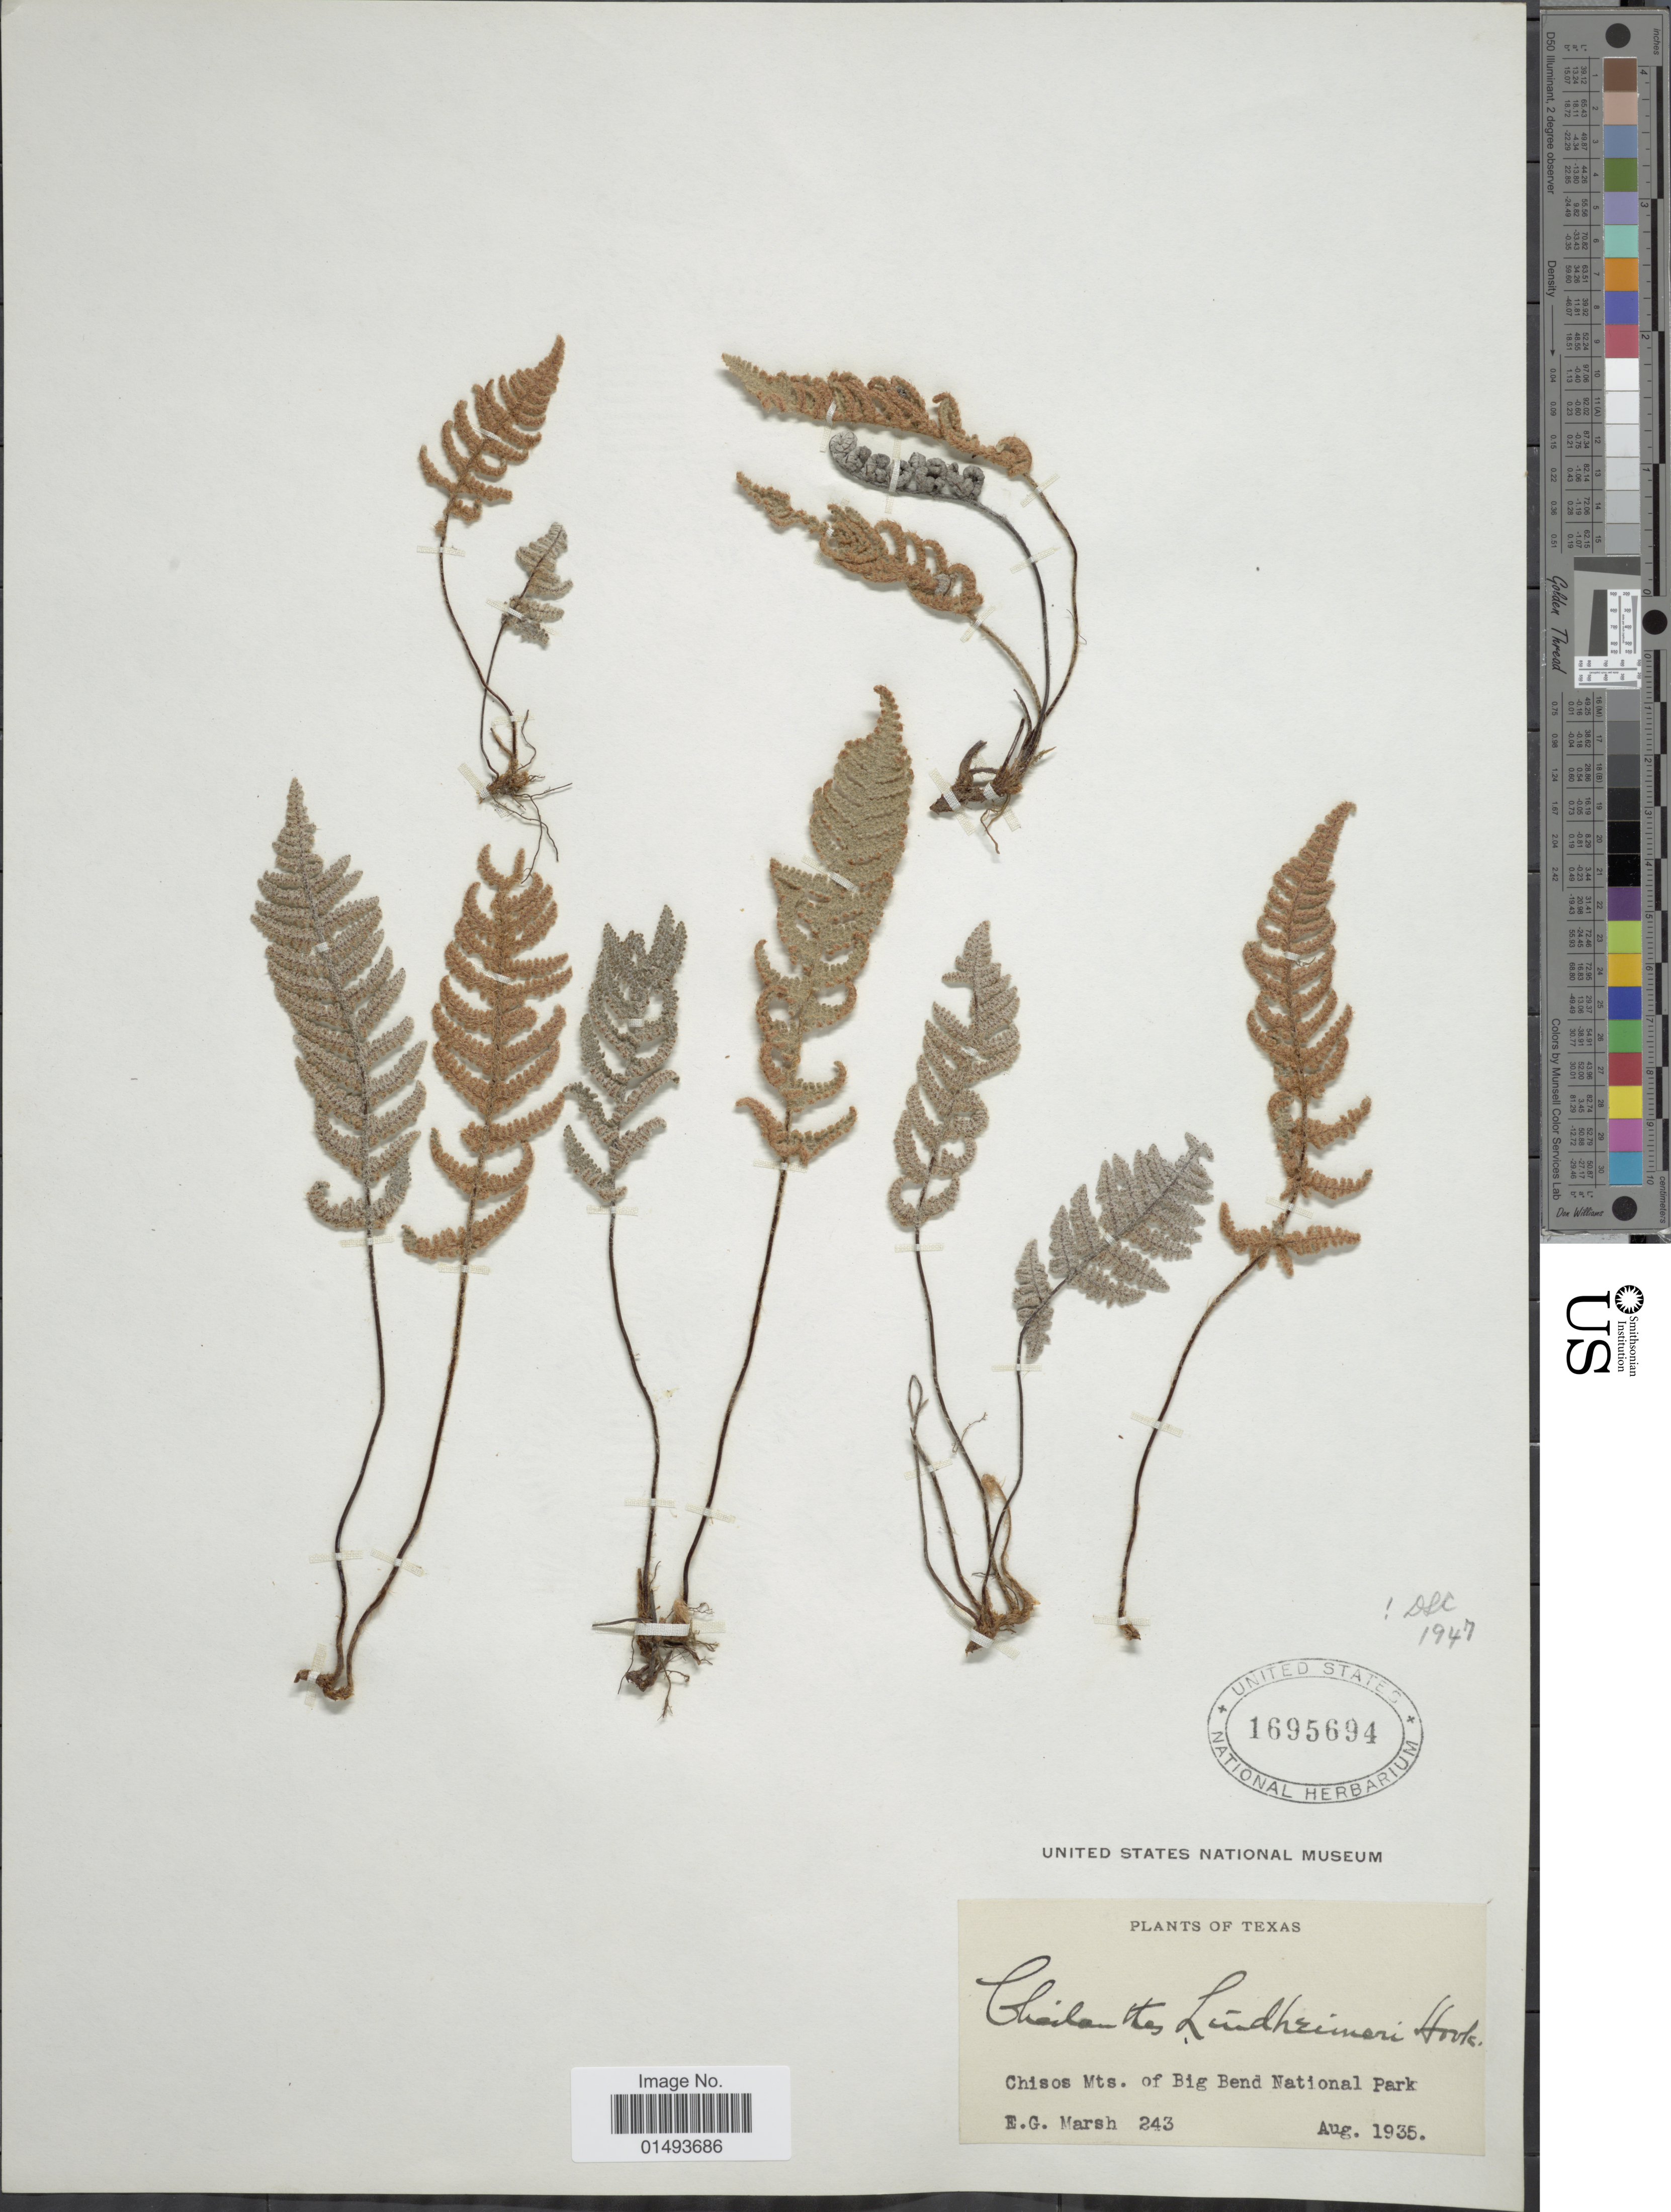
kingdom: Plantae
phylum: Tracheophyta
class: Polypodiopsida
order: Polypodiales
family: Pteridaceae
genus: Myriopteris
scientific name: Myriopteris lindheimeri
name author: (Hook.) J. Sm.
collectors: E. G. Marsh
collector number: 243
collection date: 1935-08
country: United States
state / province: Texas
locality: Plants of Texas, Chisos Mts. of Big Bend National Park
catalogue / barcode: US 1695694